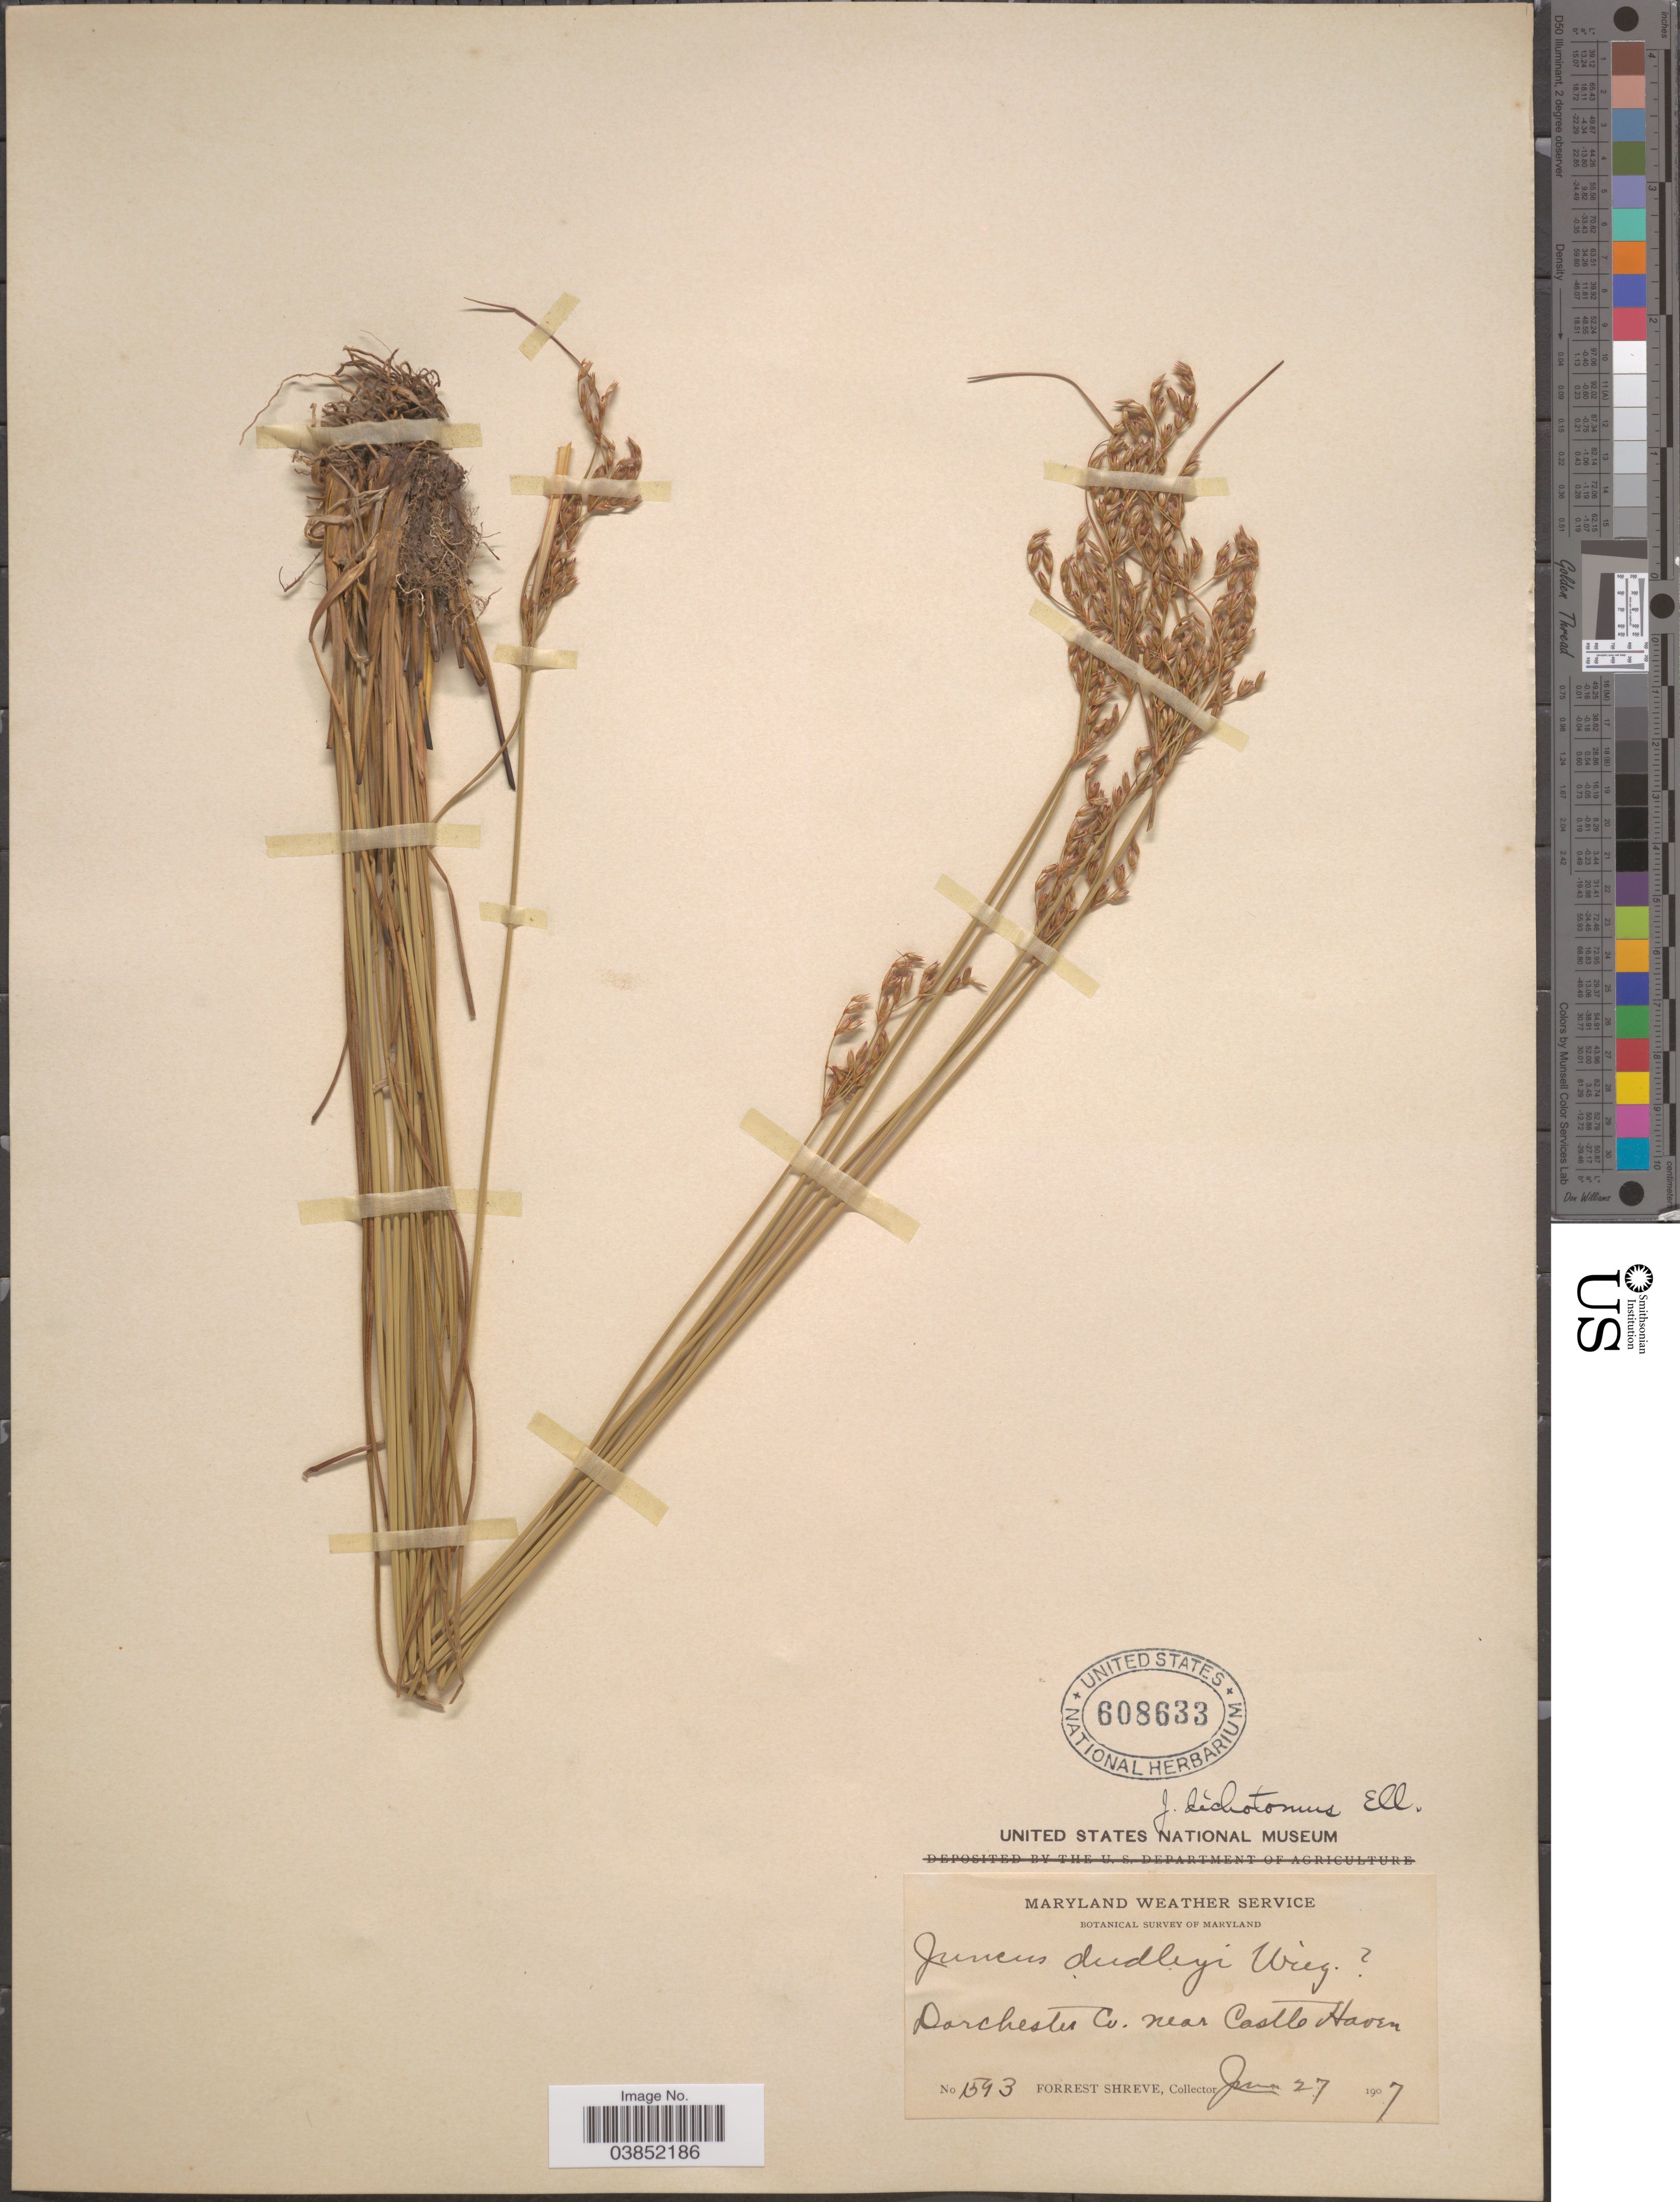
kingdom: Plantae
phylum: Tracheophyta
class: Liliopsida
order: Poales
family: Juncaceae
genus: Juncus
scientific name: Juncus dichotomus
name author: Elliott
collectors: F. Shreve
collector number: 1593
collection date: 1907-06-27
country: United States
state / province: Maryland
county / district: Dorchester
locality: Dorchester Co. near Castle Haven.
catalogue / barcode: US 608633